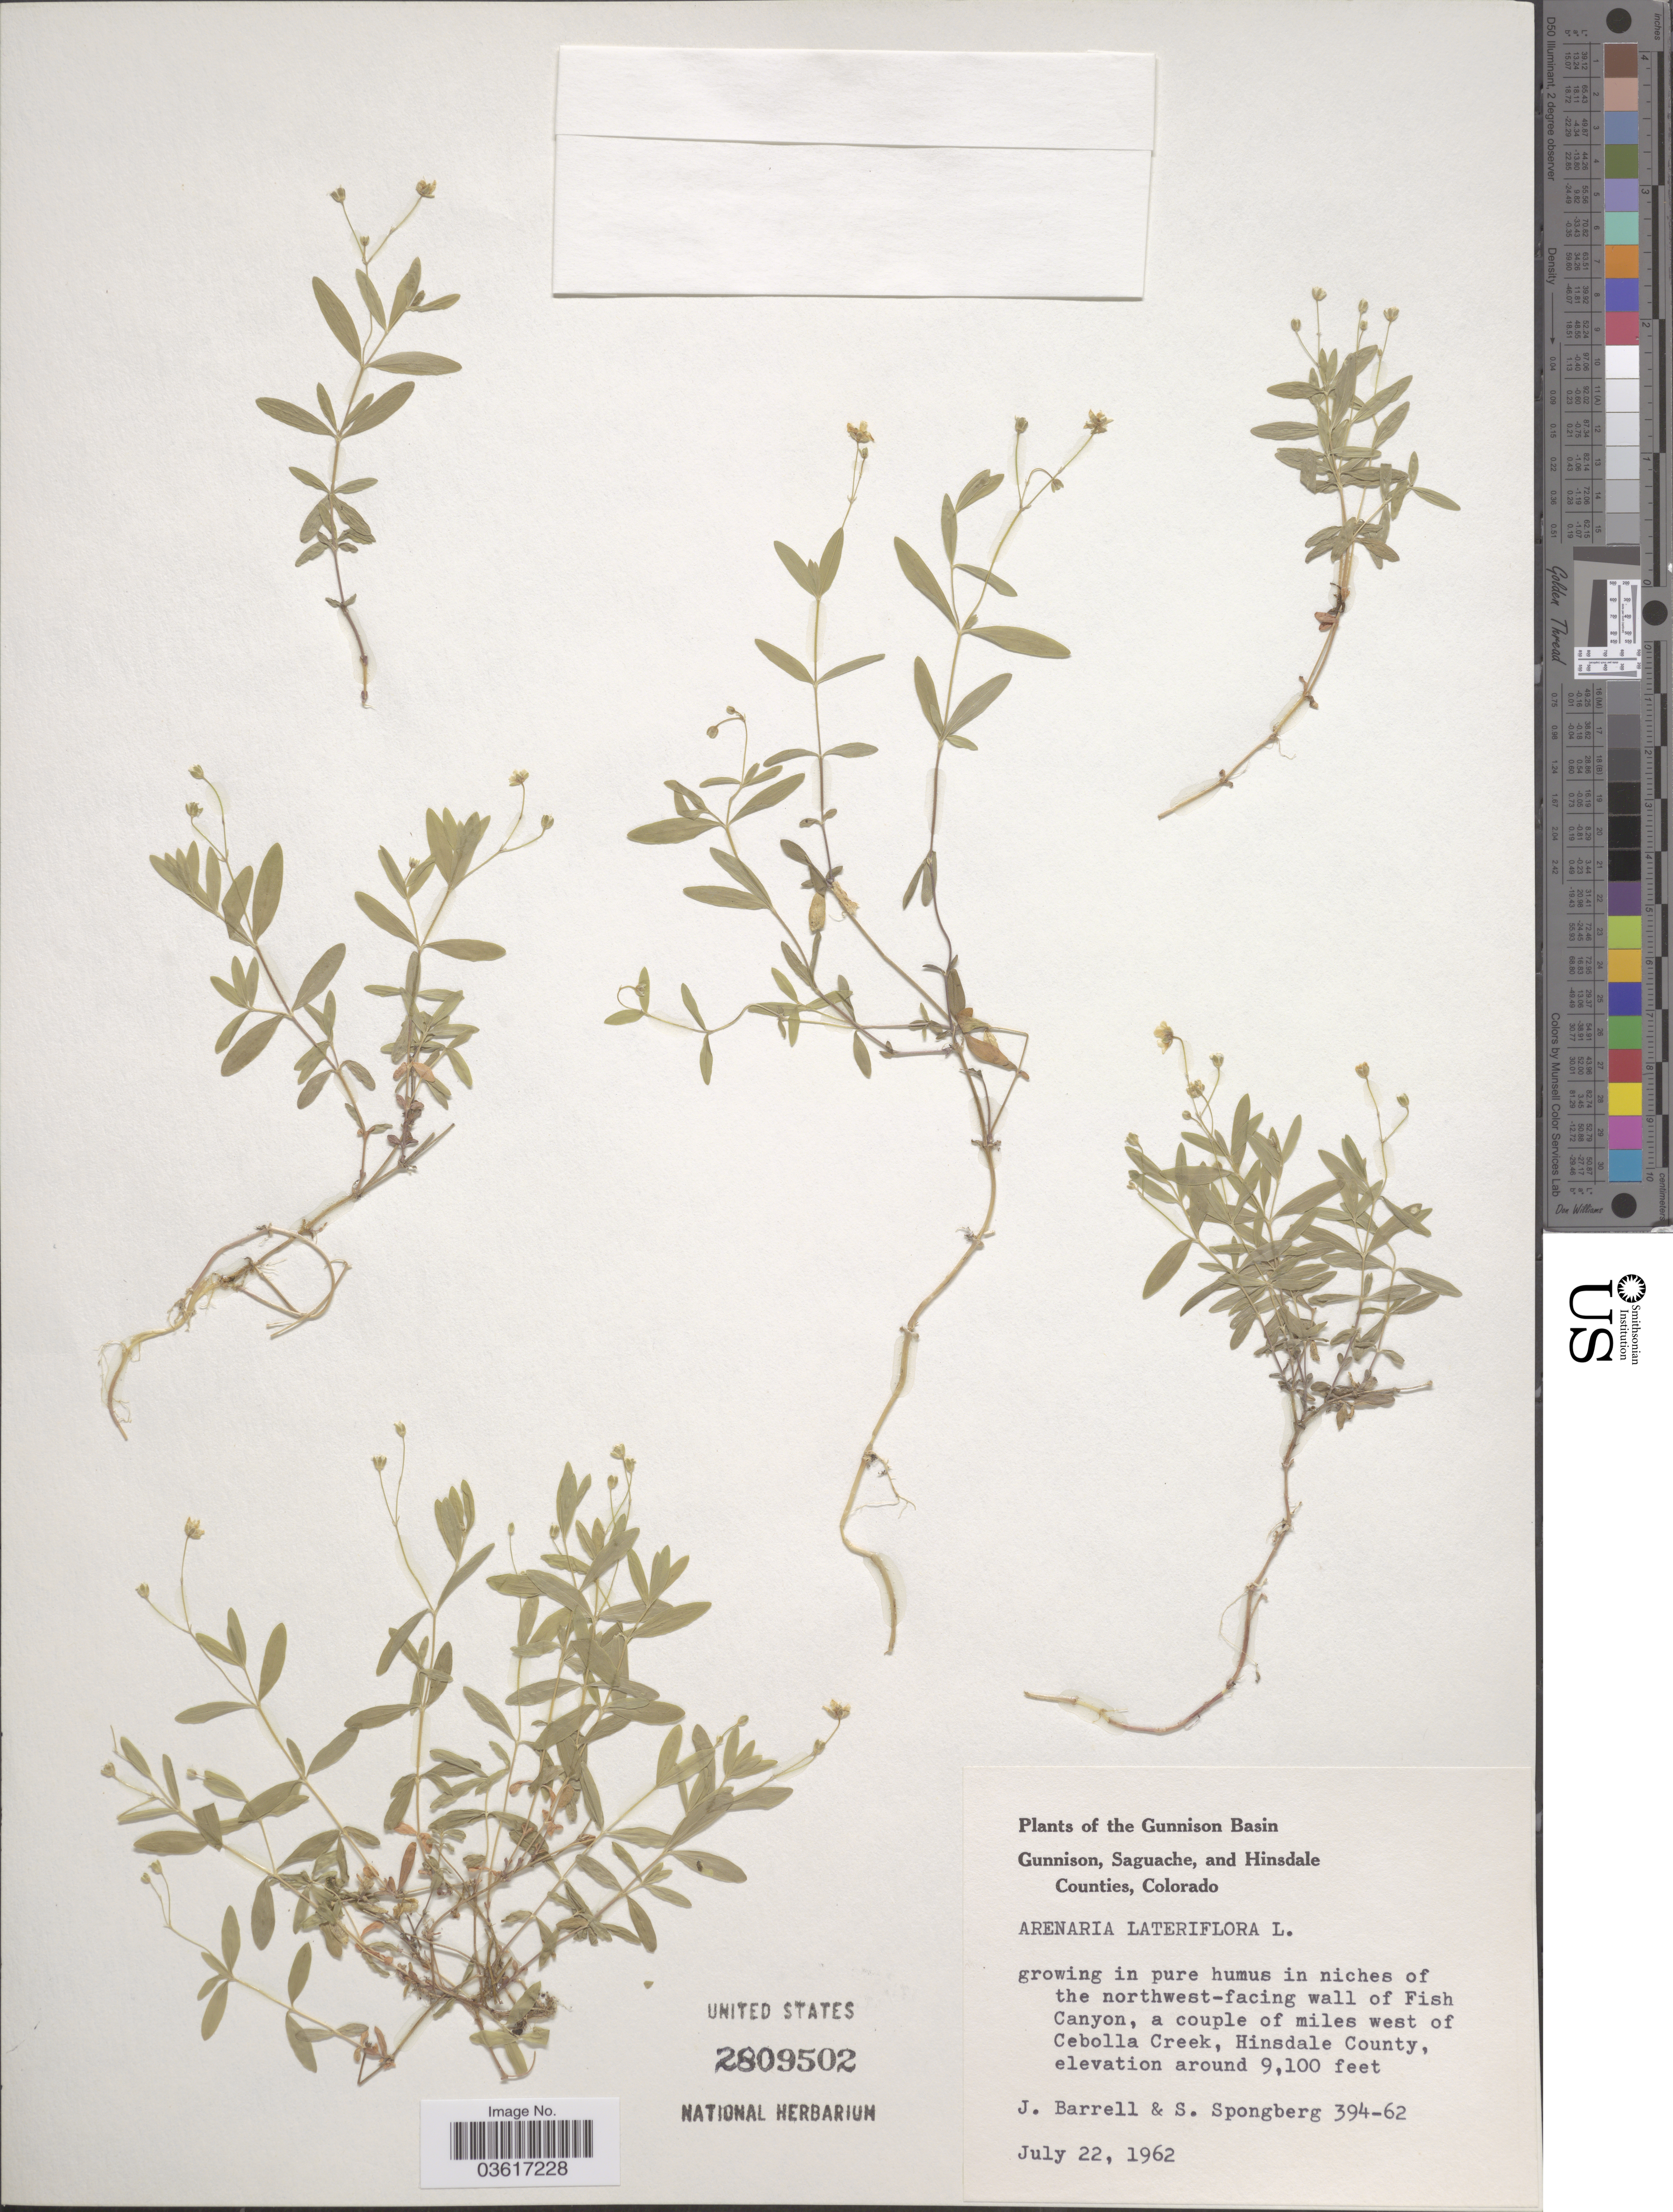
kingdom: Plantae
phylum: Tracheophyta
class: Magnoliopsida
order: Caryophyllales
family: Caryophyllaceae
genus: Moehringia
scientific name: Moehringia lateriflora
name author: (L.) Fenzl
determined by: Strong, Mark T., (BOT), Smithsonian Institution - National Museum of Natural History (UNITED STATES)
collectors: J. Barrell & S. A.Spongberg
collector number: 394-62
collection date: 1962-07-22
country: United States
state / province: Colorado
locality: Gunnison Basin. The northwest-facing wall of Fish Canyon, a couple of miles west of Cebolla Creek, Hinsdale County.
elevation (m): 2774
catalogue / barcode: US 2809502